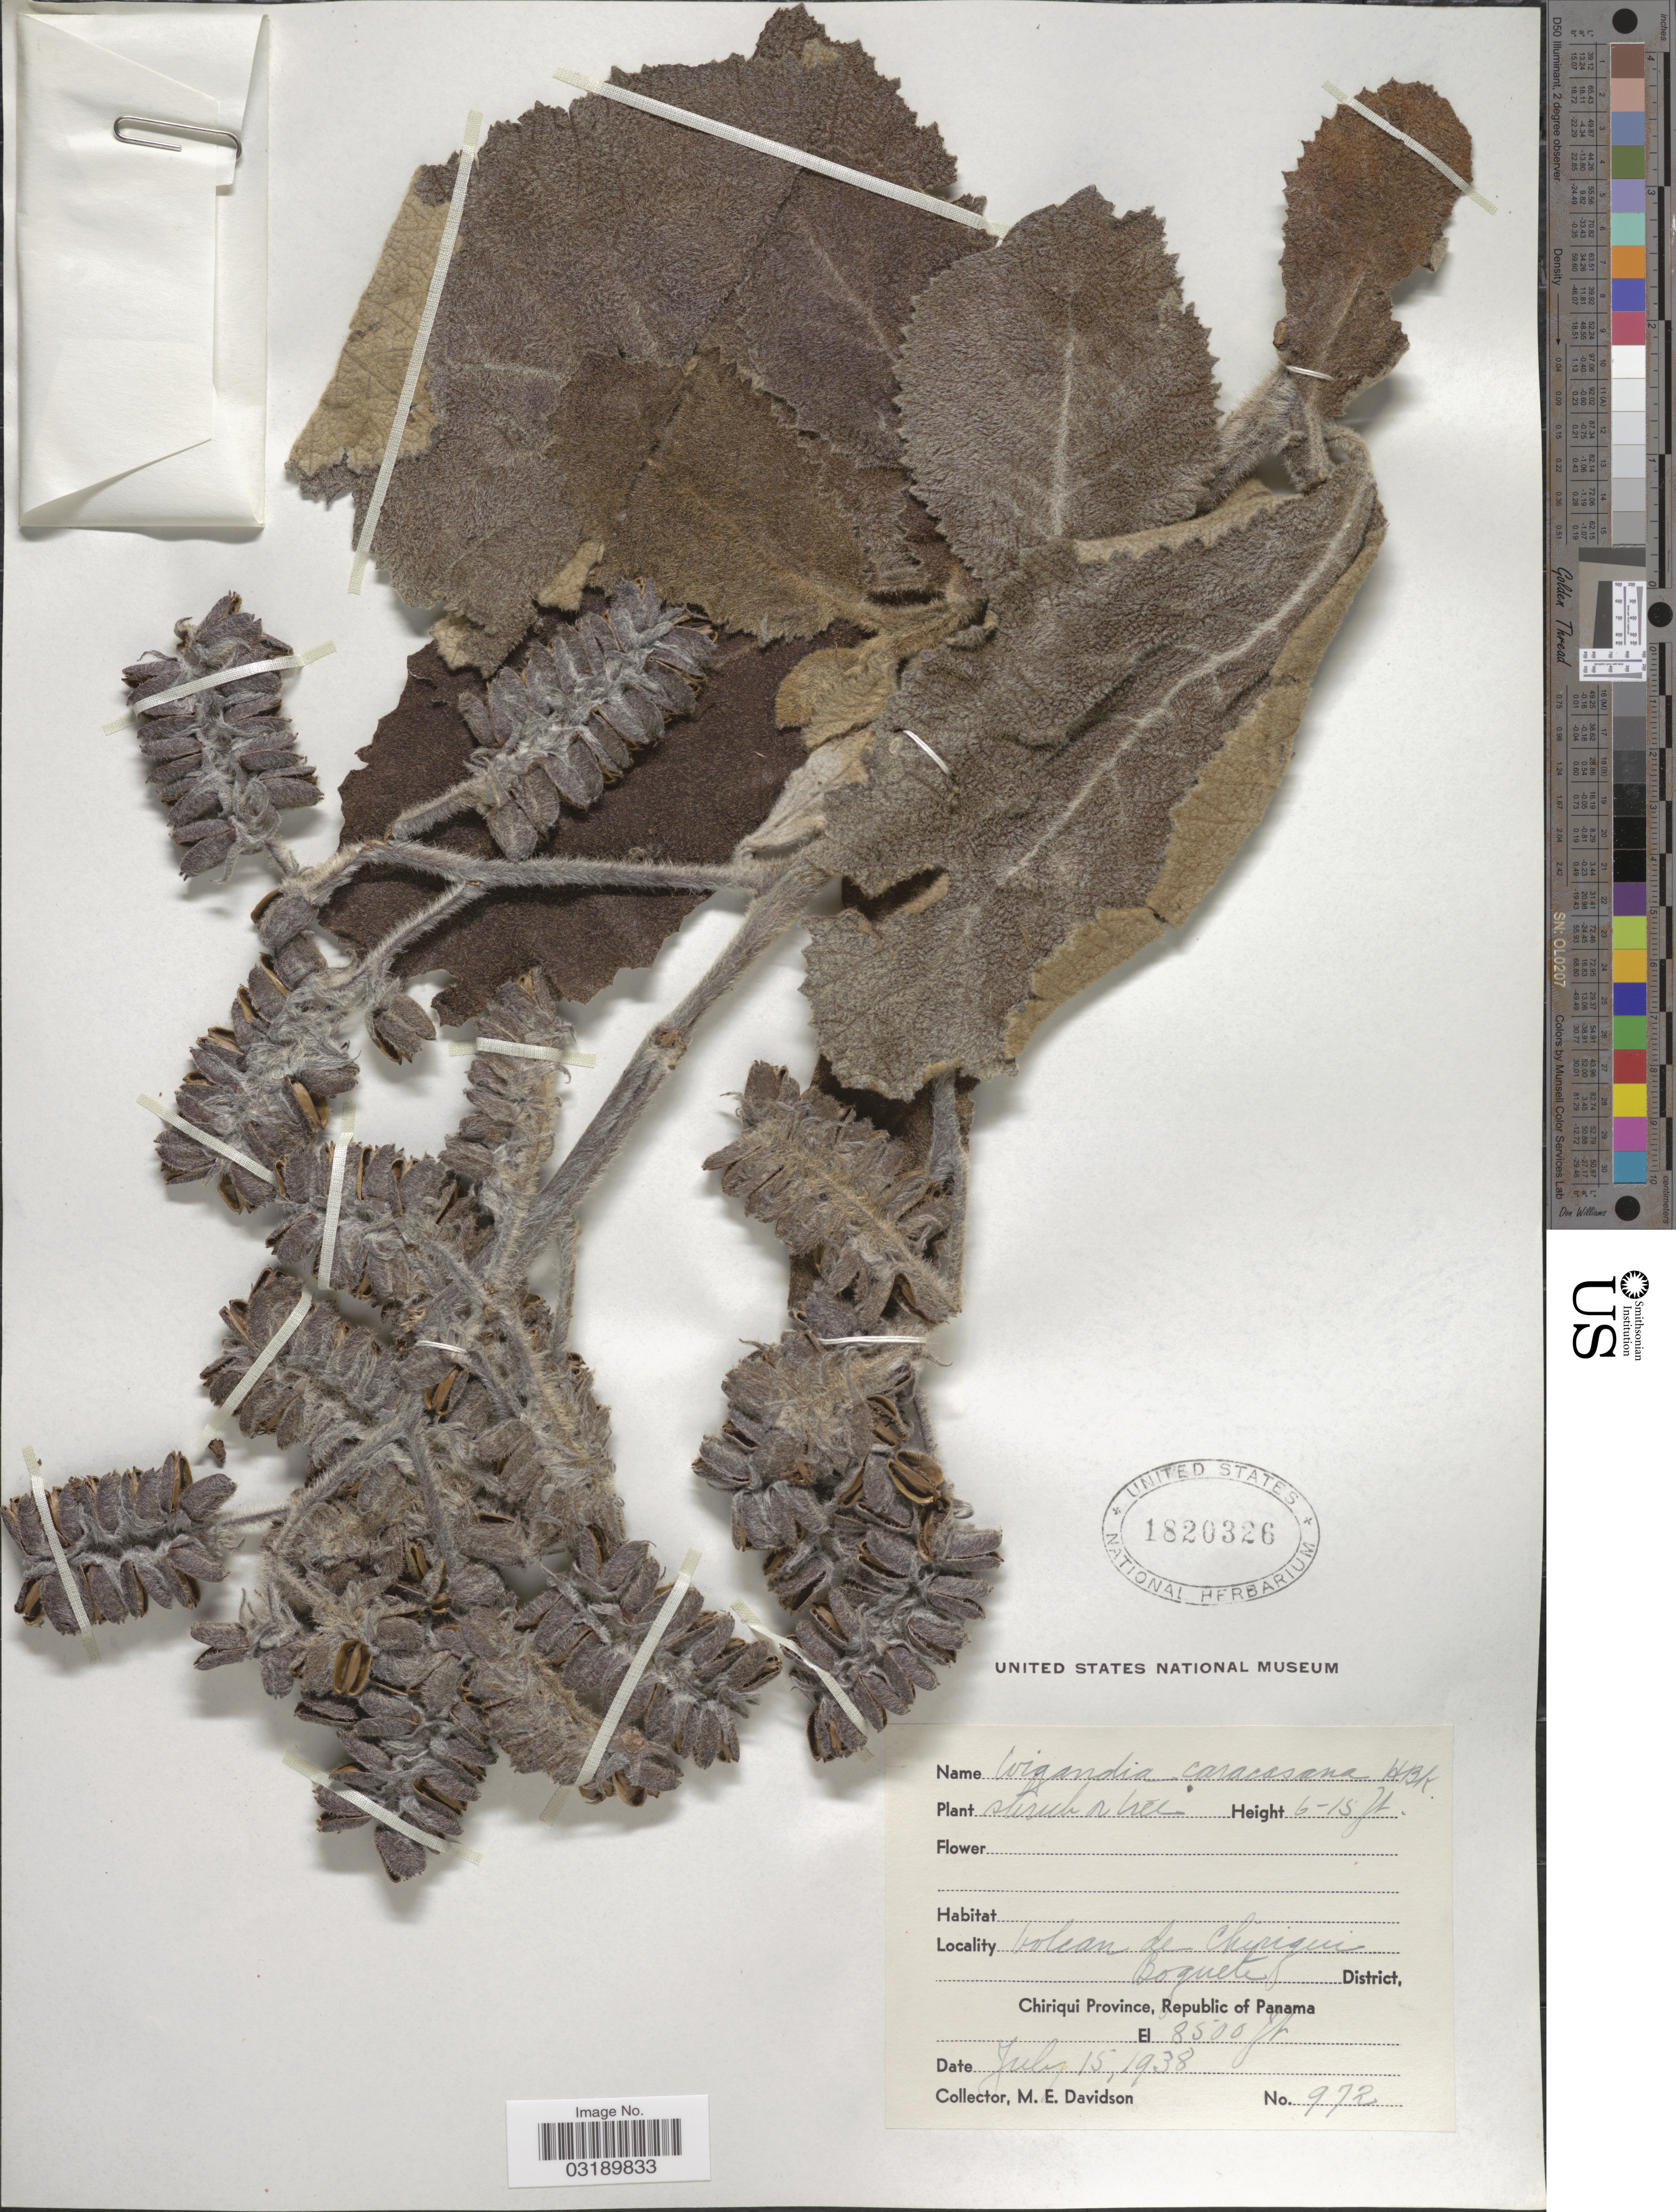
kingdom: Plantae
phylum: Tracheophyta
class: Magnoliopsida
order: Boraginales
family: Namaceae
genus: Wigandia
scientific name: Wigandia caracasana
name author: Kunth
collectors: M. E. Davidson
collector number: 972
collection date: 1938-07-15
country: Panama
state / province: Chiriqui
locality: Volcan de Chiriqui. Boquete District, Republic of Panama.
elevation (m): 2591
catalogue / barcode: US 1820326